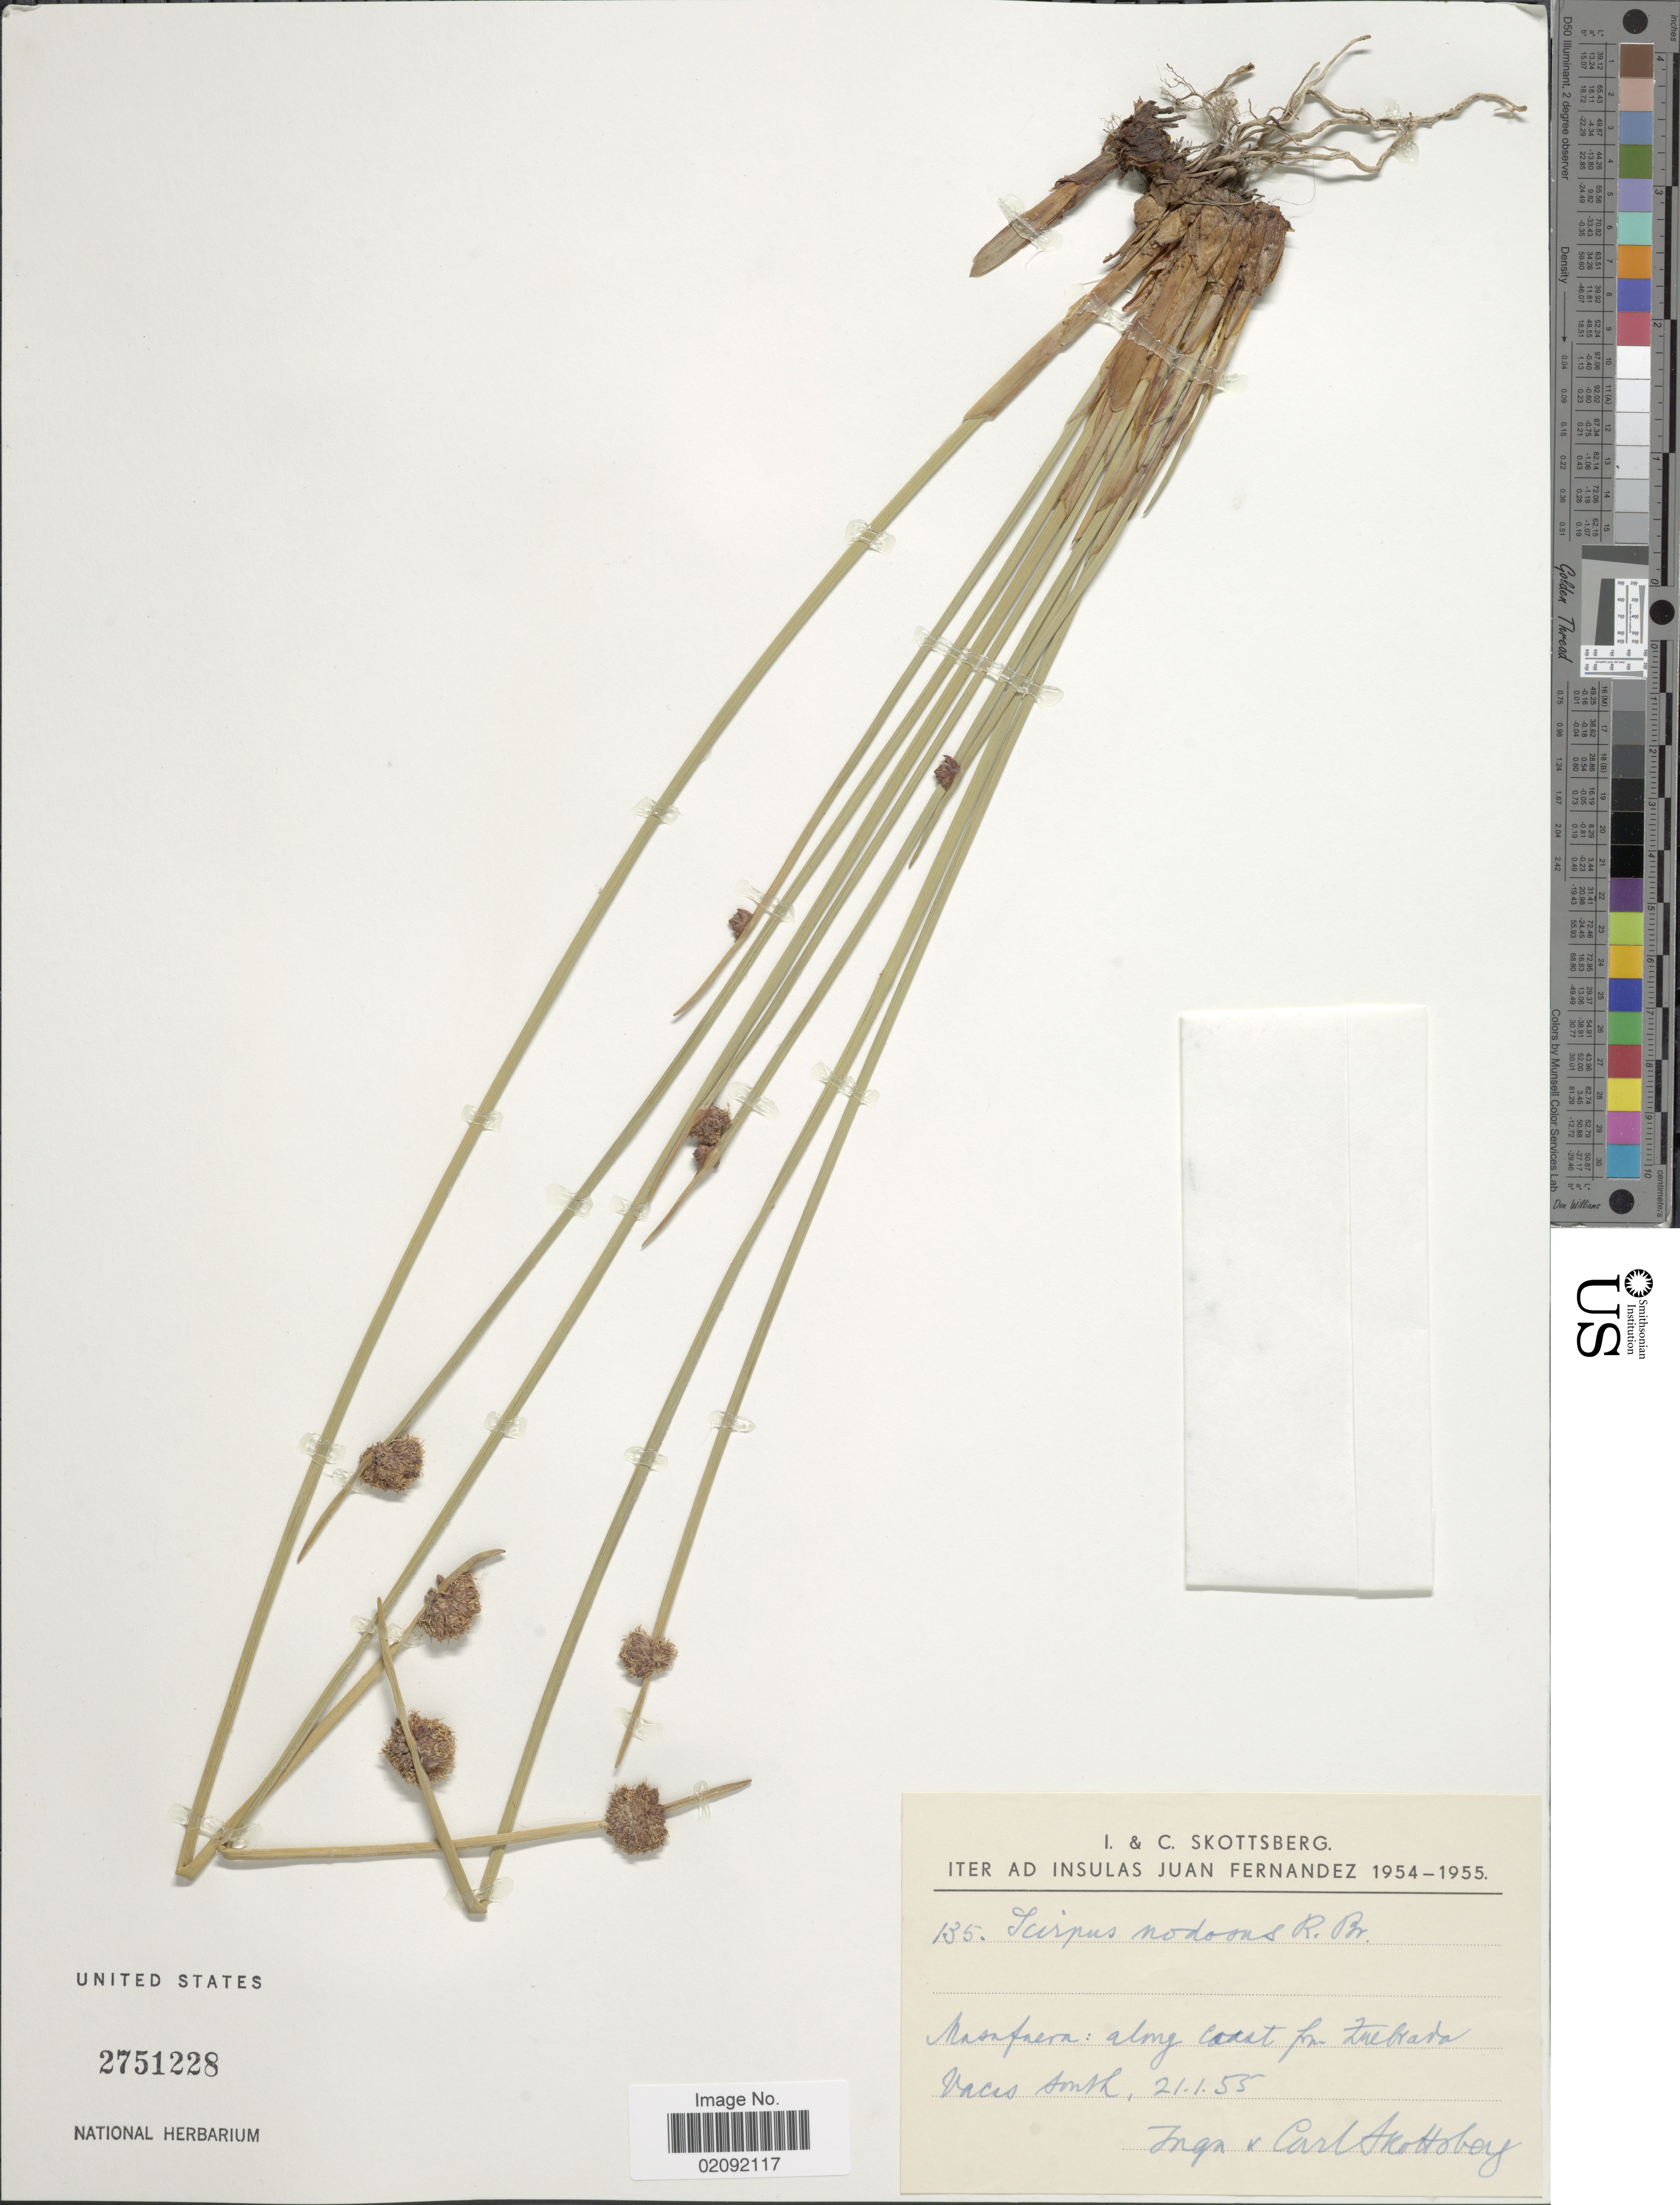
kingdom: Plantae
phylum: Tracheophyta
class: Liliopsida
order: Poales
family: Cyperaceae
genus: Ficinia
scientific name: Ficinia nodosa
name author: (Rottb.) Goetgh. et al.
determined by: Strong, M. T., (US), Smithsonian Institution - National Museum of Natural History (UNITED STATES)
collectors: I. Skottsberg & C. Skottsberg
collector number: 135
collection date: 1955-01-21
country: Chile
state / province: Valparaíso (V)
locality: Juan Fernandez, Masafuera: along coast fr. Quebrada Vacas south.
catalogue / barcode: US 2751228